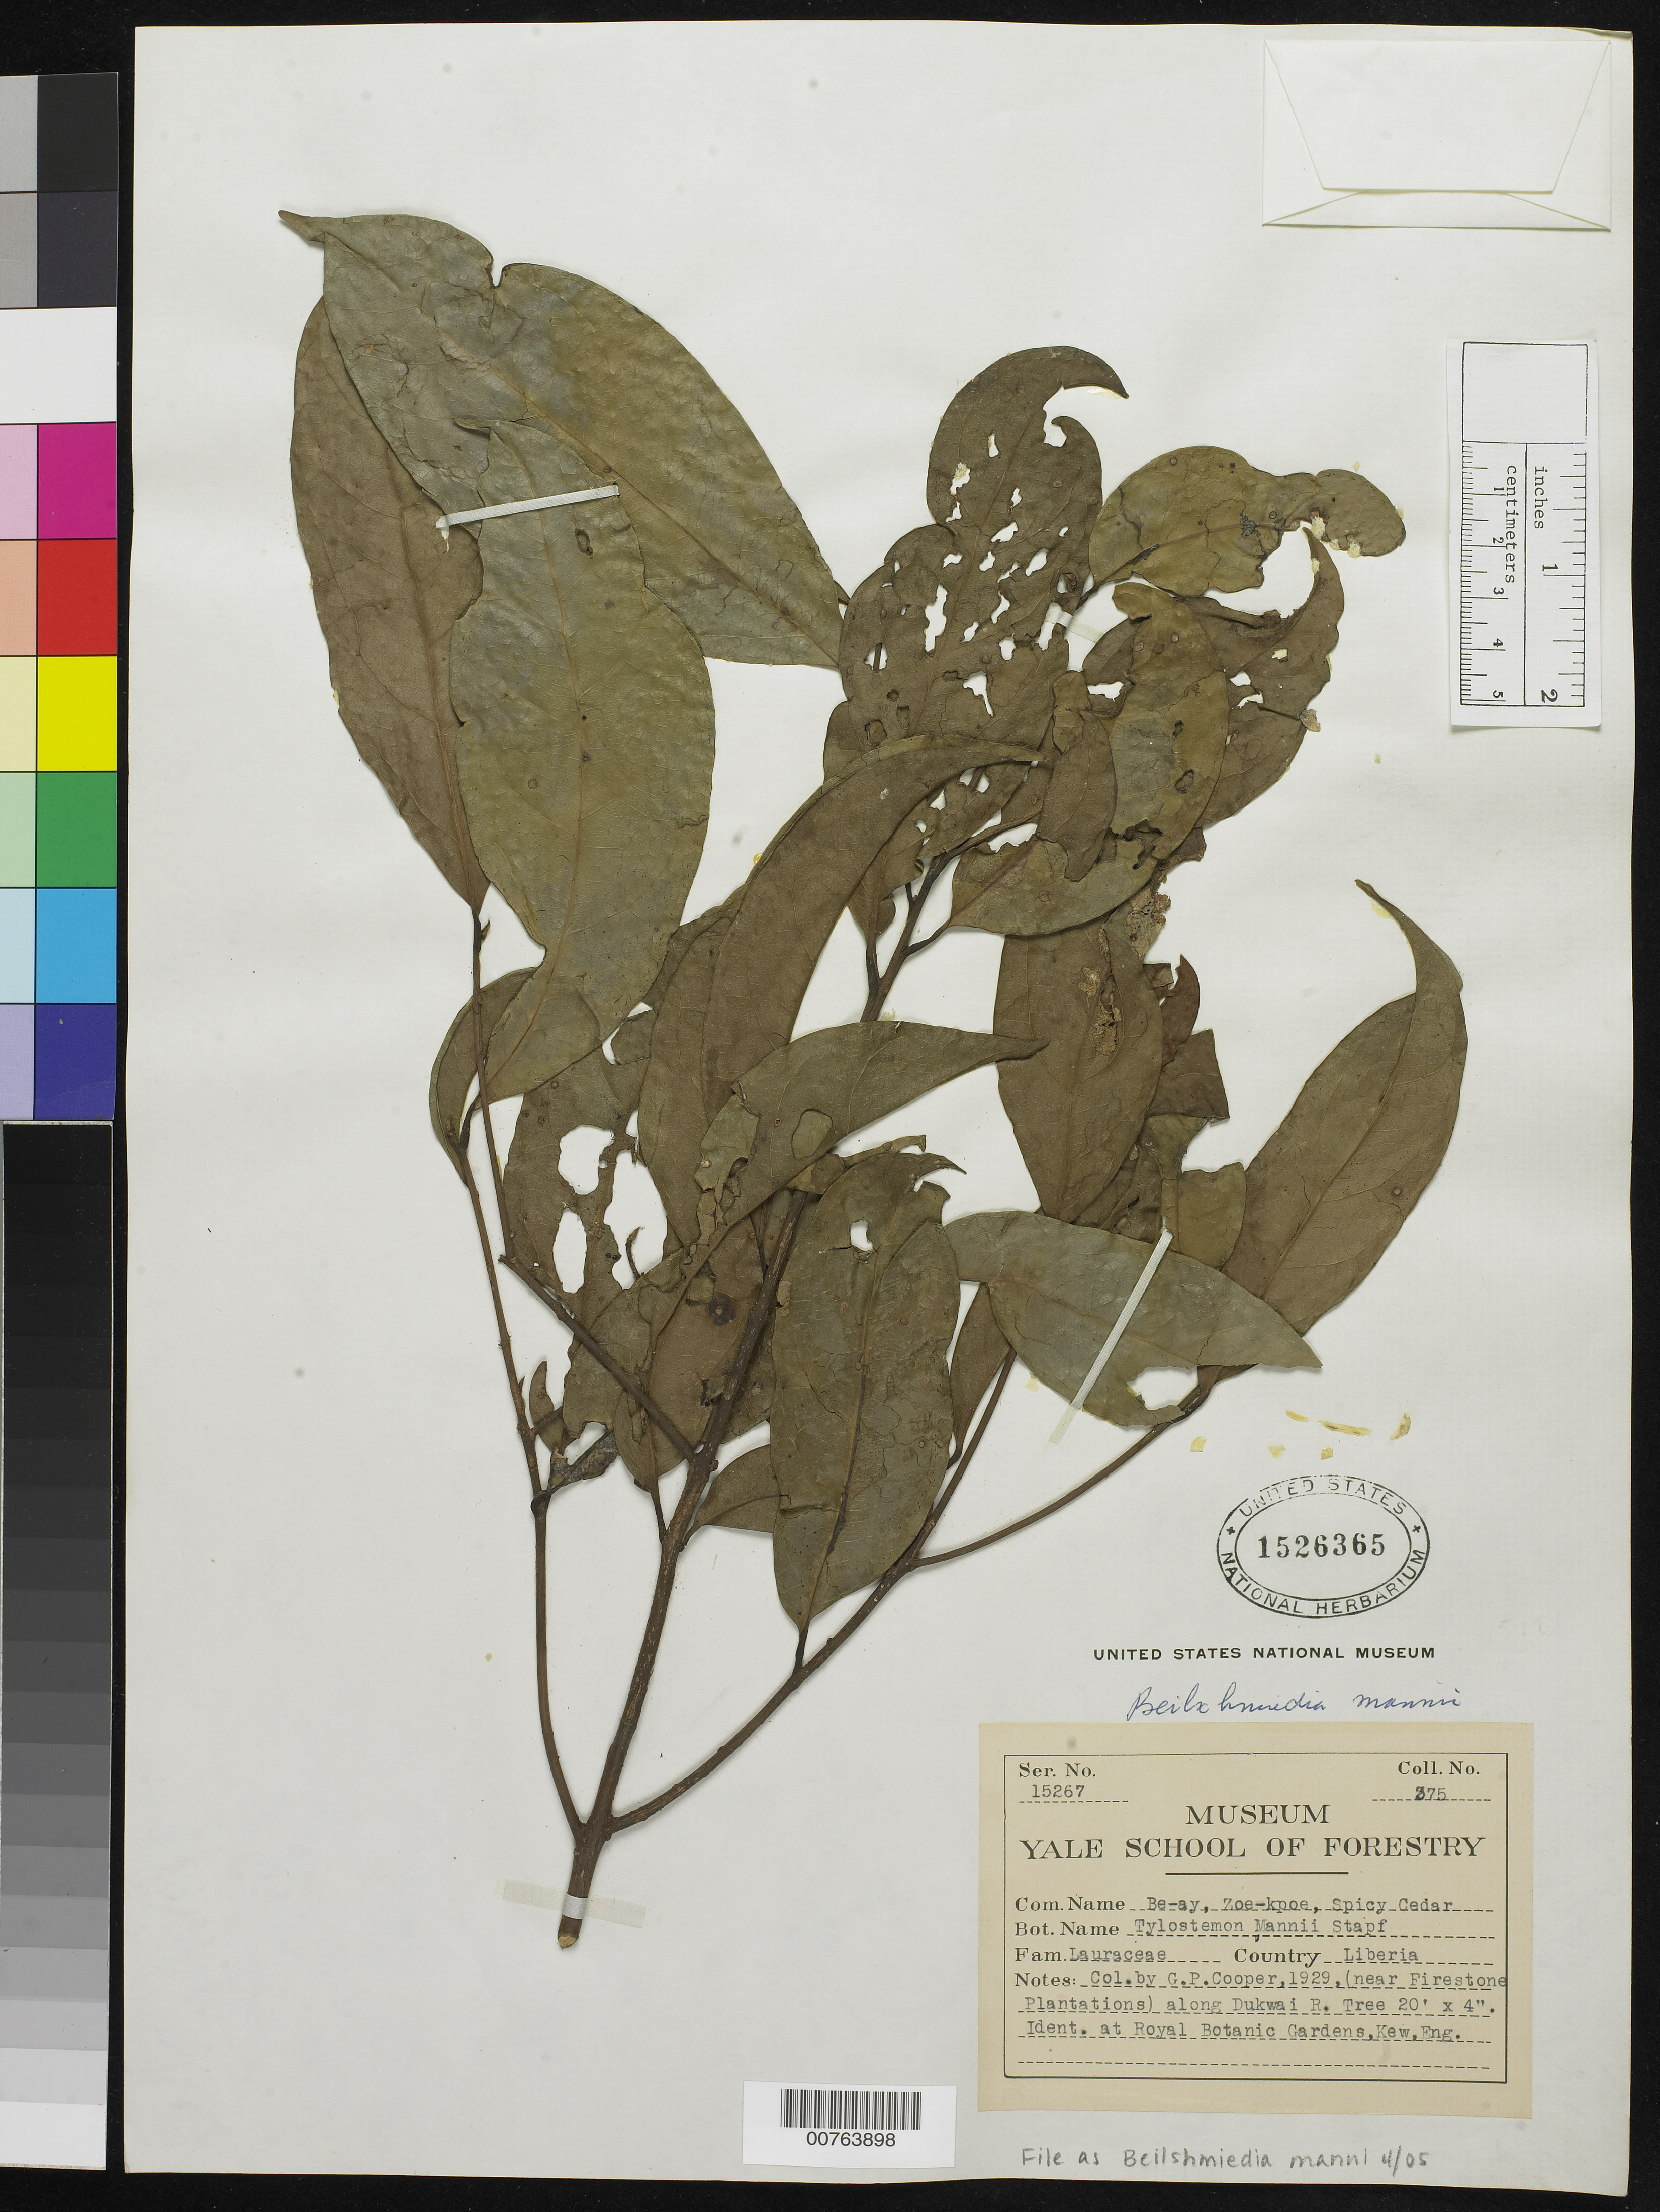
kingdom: Plantae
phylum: Tracheophyta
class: Magnoliopsida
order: Laurales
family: Lauraceae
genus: Beilschmiedia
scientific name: Beilschmiedia mannii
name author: (Meisn.) Benth. & Hook. f.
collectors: G. Cooper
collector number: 375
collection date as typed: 1929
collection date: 1929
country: Liberia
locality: (near Firestone Plantations) along Dukwai River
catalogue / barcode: US 1526365